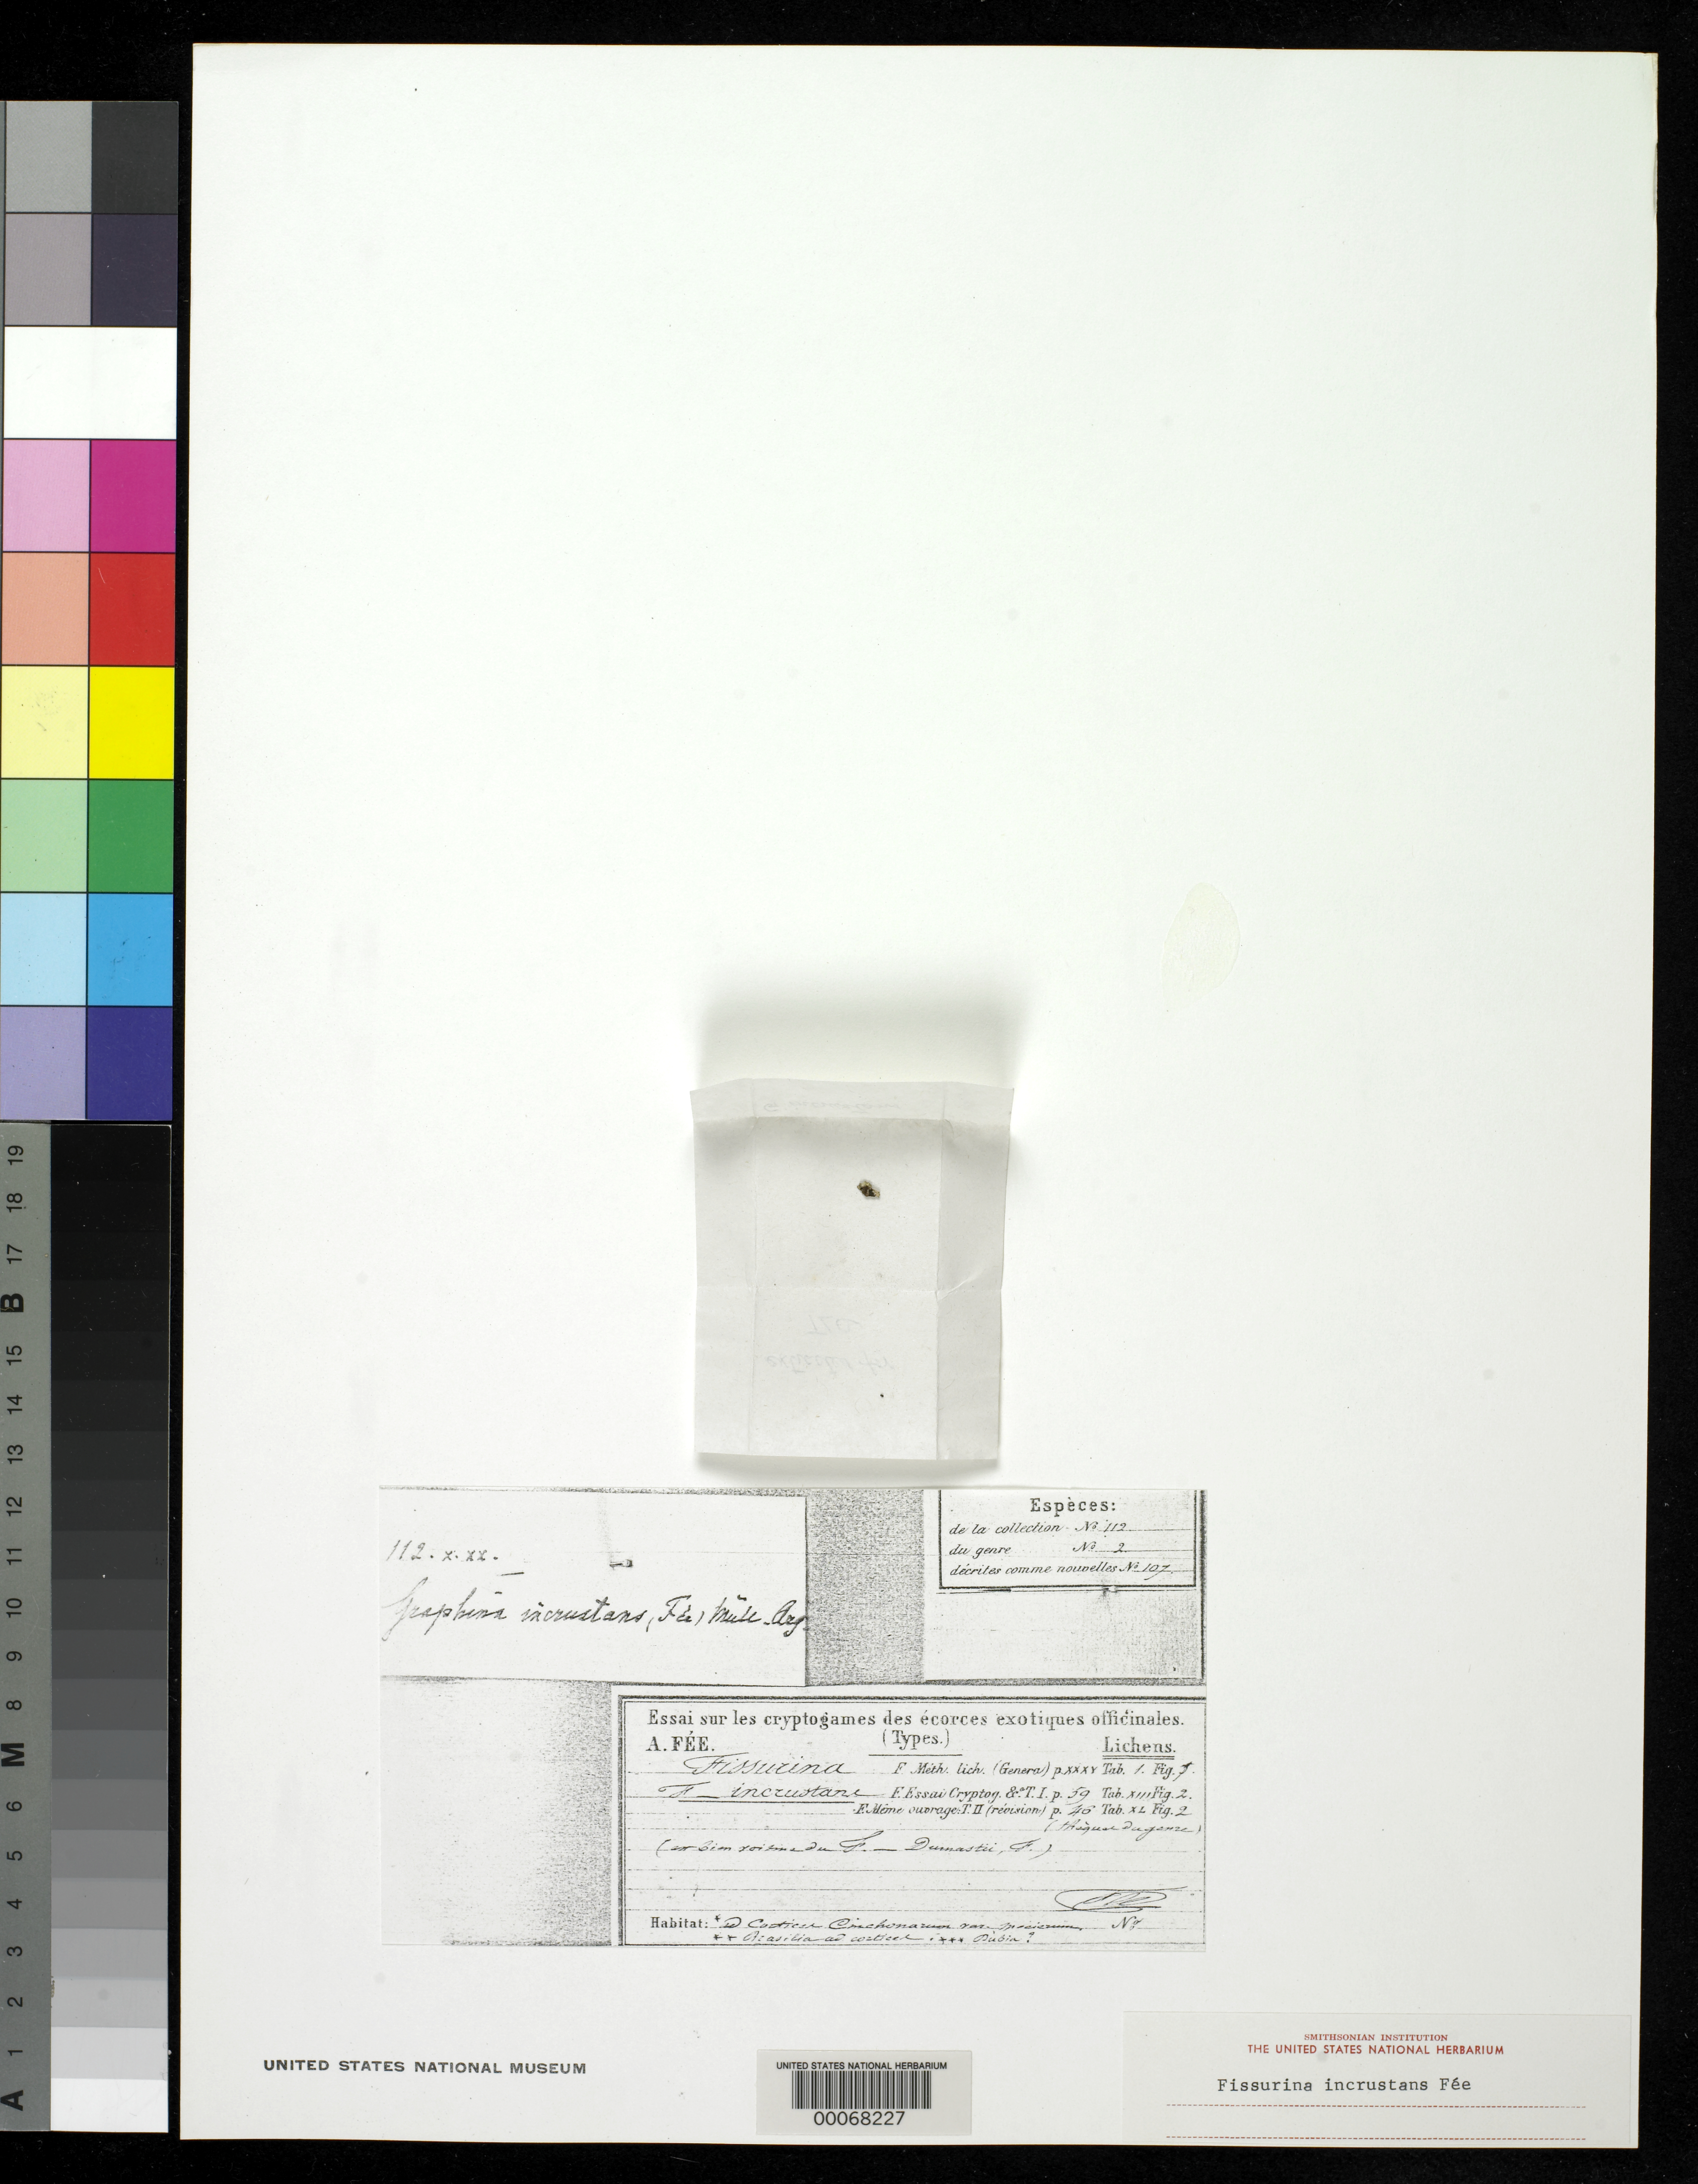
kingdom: Fungi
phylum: Ascomycota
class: Lecanoromycetes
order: Ostropales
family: Graphidaceae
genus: Fissurina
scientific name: Fissurina incrustans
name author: Fée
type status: Type Fragment